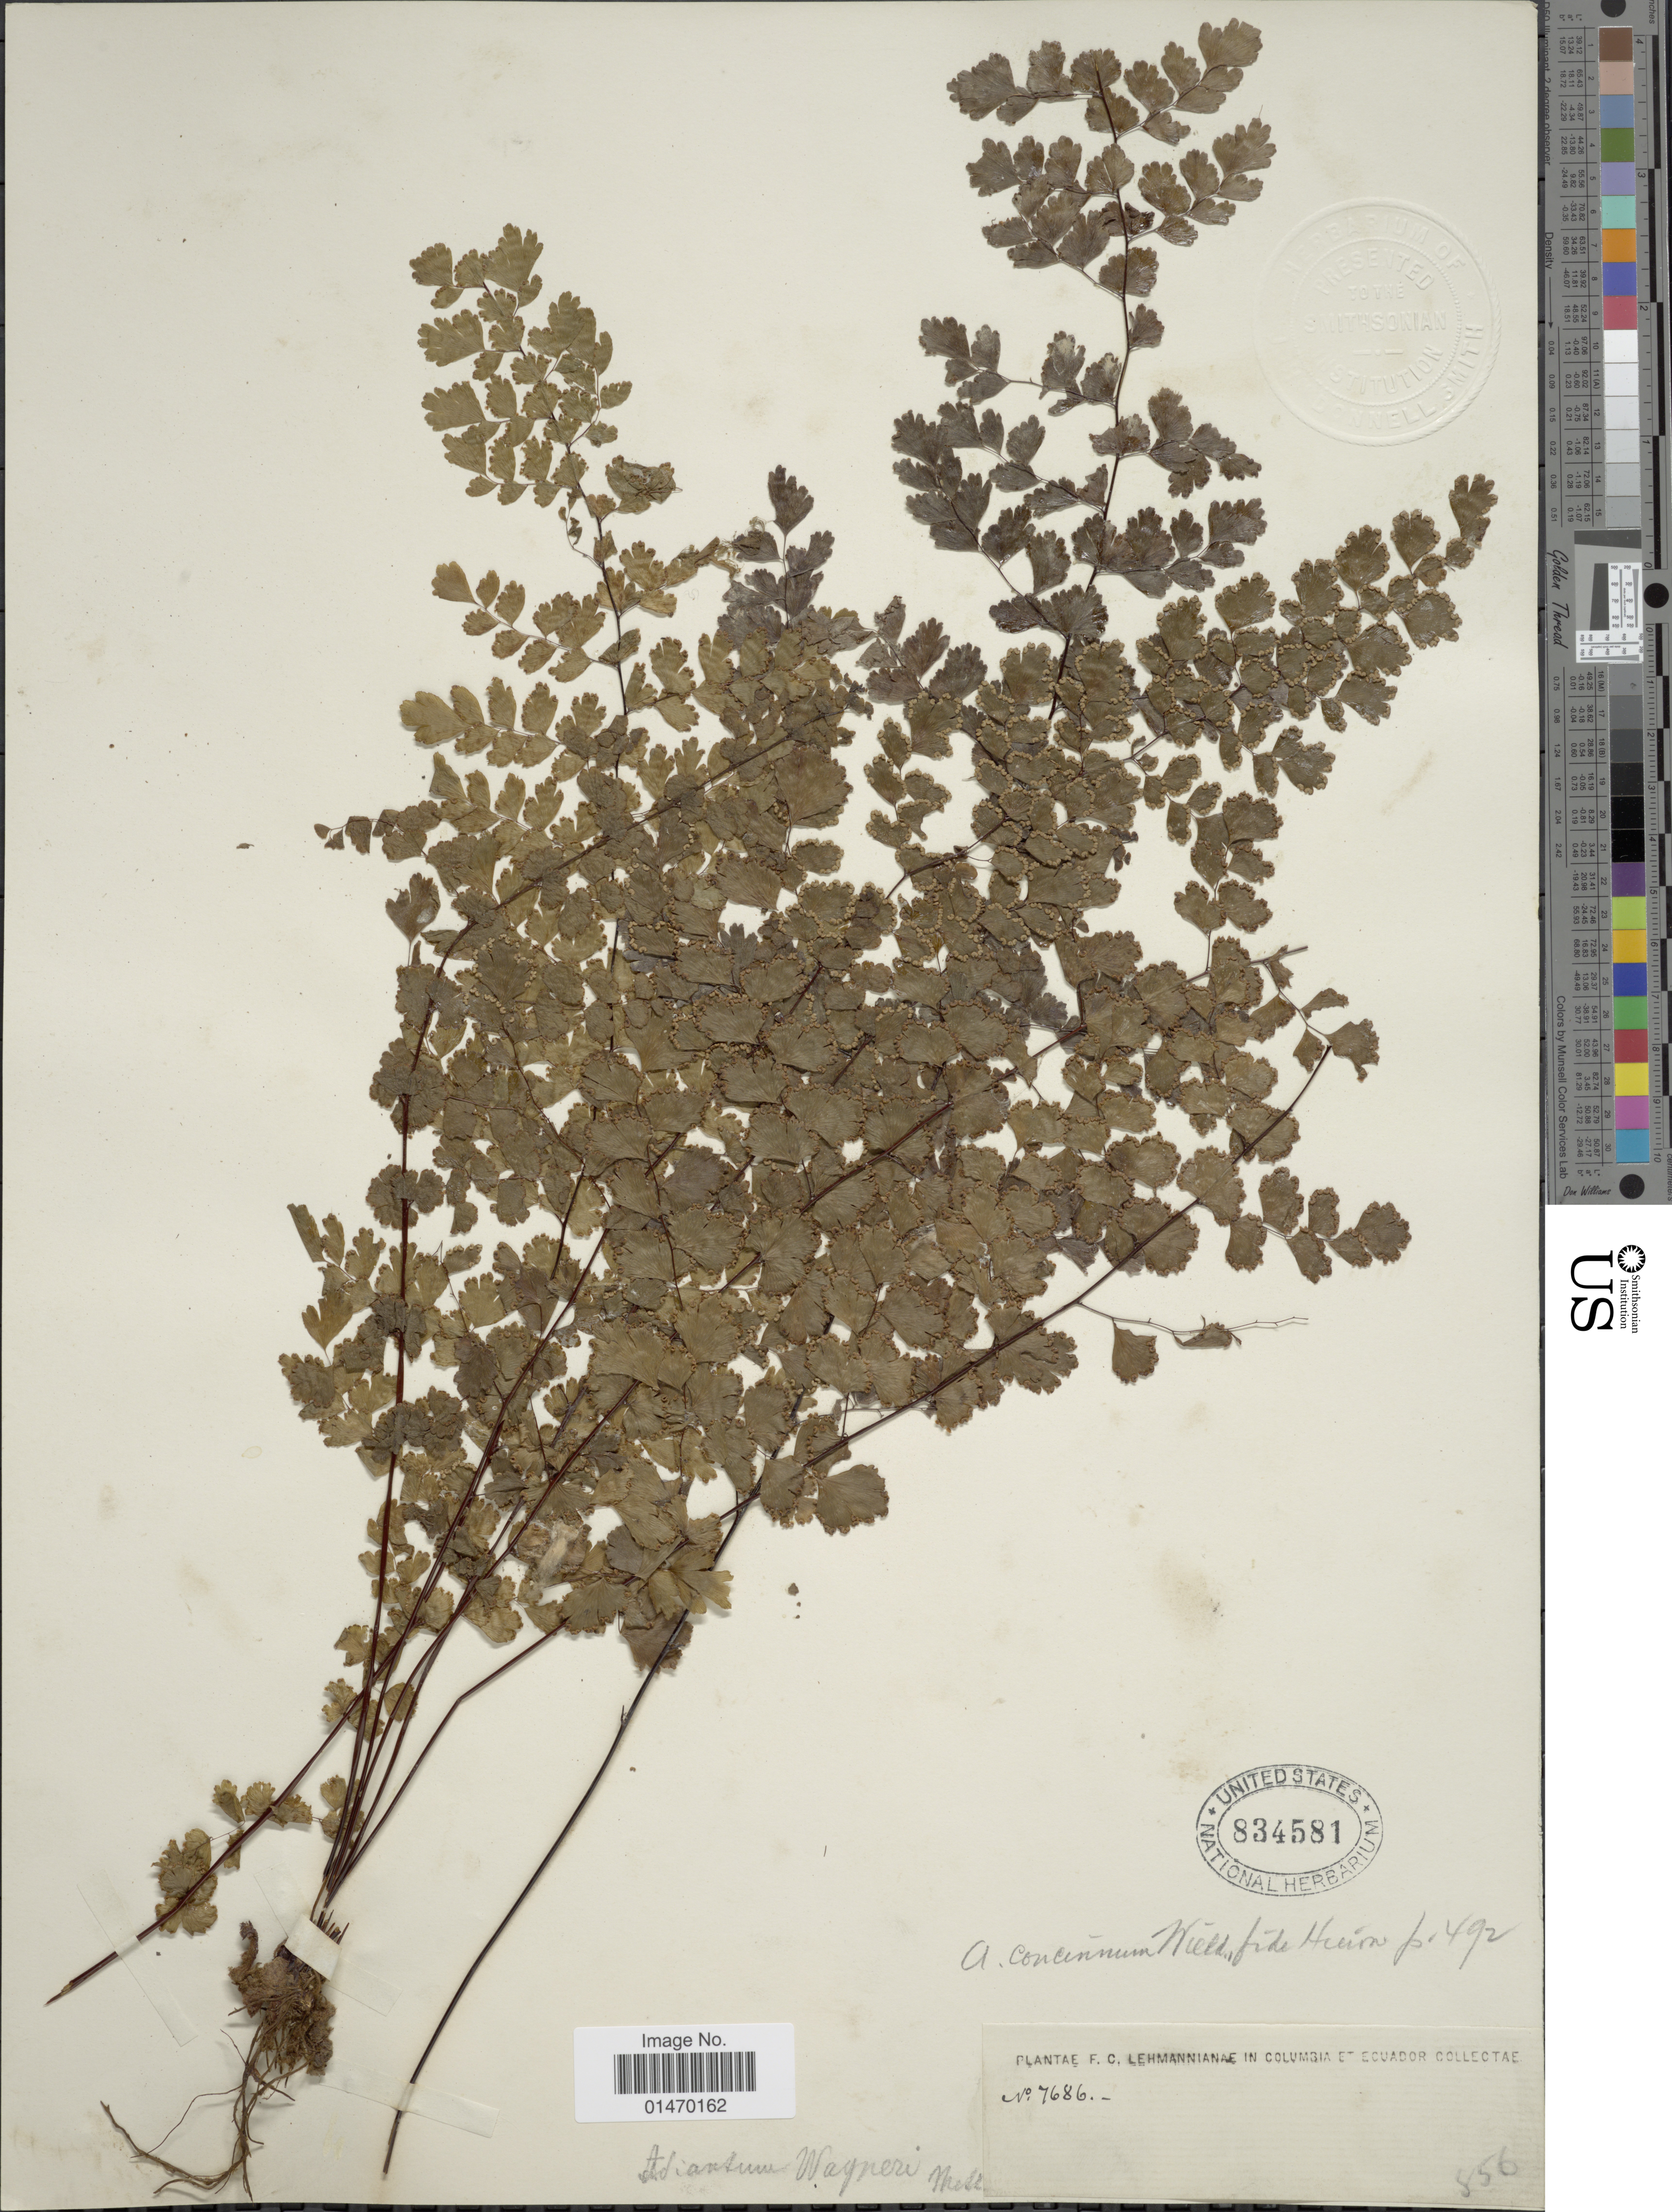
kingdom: Plantae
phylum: Tracheophyta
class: Polypodiopsida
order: Polypodiales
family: Pteridaceae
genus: Adiantum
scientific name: Adiantum concinnum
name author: Humb. & Bonpl. ex Willd.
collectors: F. C. Lehmann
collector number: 7686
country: Colombia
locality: Ecuador.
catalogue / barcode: US 834581